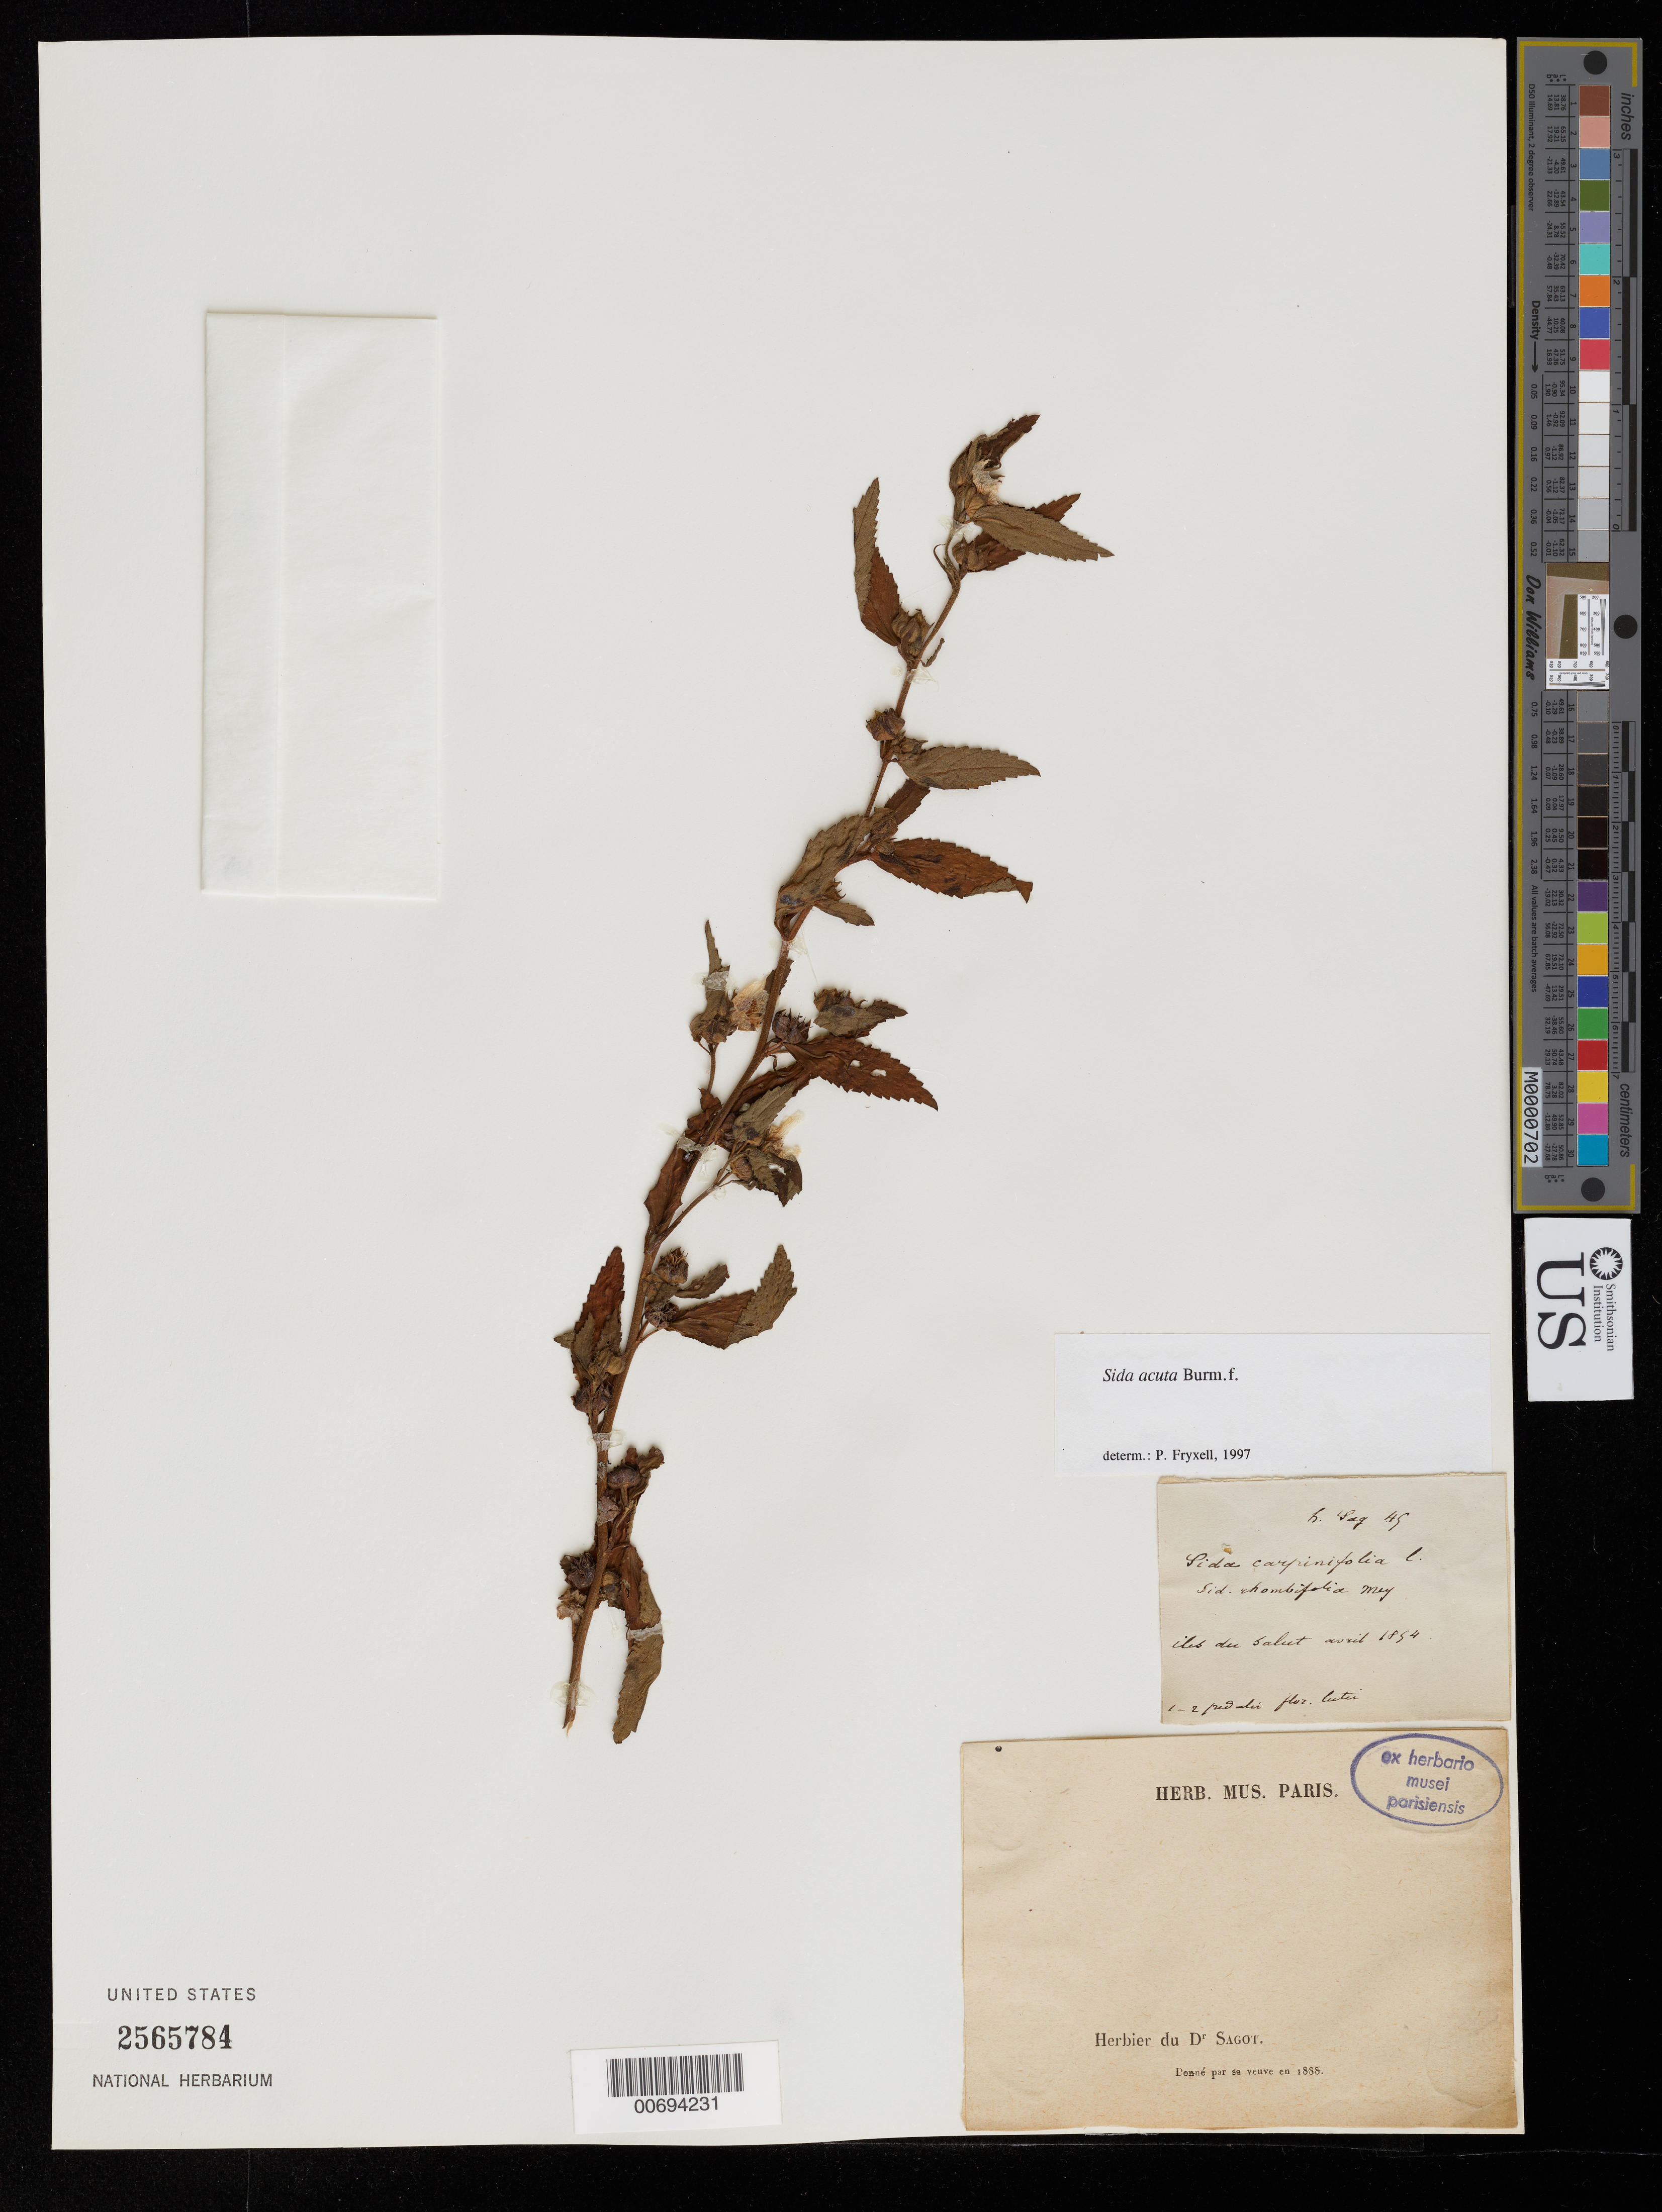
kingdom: Plantae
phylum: Tracheophyta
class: Magnoliopsida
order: Malvales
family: Malvaceae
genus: Sida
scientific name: Sida acuta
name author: Burm. f.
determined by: Fryxell, Paul A.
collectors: P. A. Sagot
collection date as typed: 1888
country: French Guiana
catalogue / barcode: US 2565784